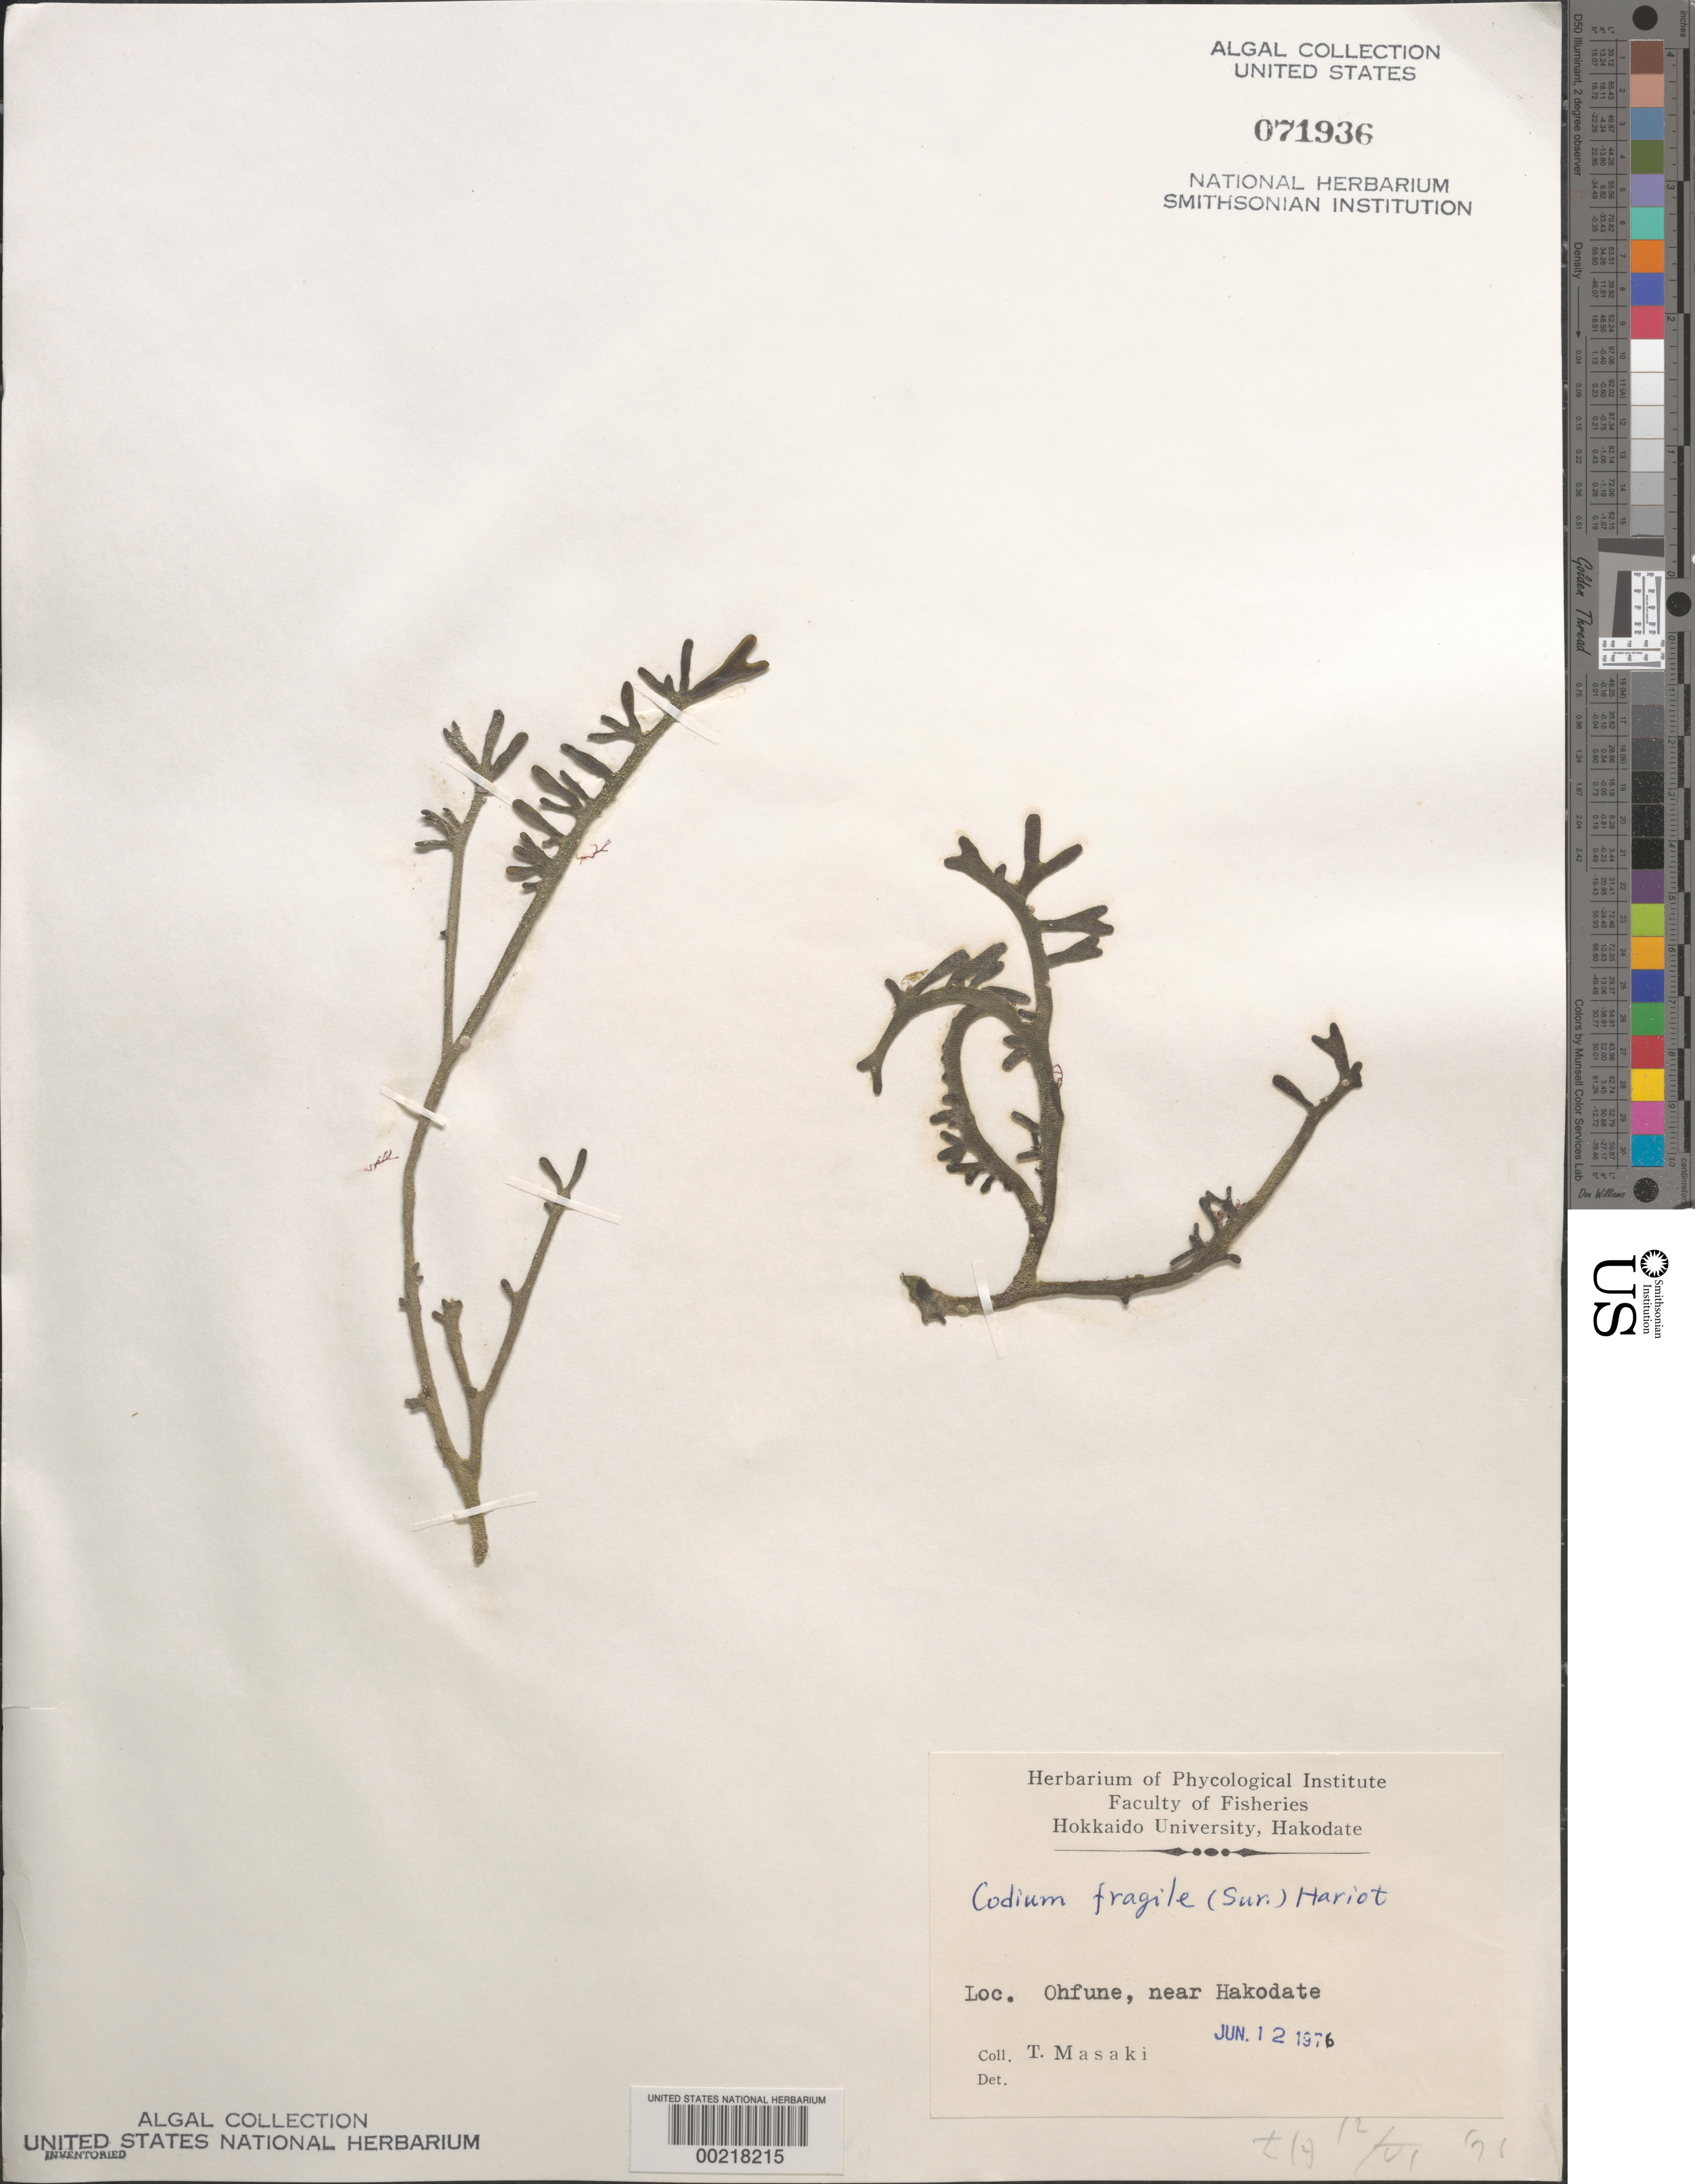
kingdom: Plantae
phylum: Chlorophyta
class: Ulvophyceae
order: Bryopsidales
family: Codiaceae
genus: Codium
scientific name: Codium fragile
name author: (Suringar) P. Hariot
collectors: T. Masaki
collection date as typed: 12 Jun 1976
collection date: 1976-06-12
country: Japan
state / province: Hokkaido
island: Hokkaido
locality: Ohfune, near Hakodate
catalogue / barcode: US 71936